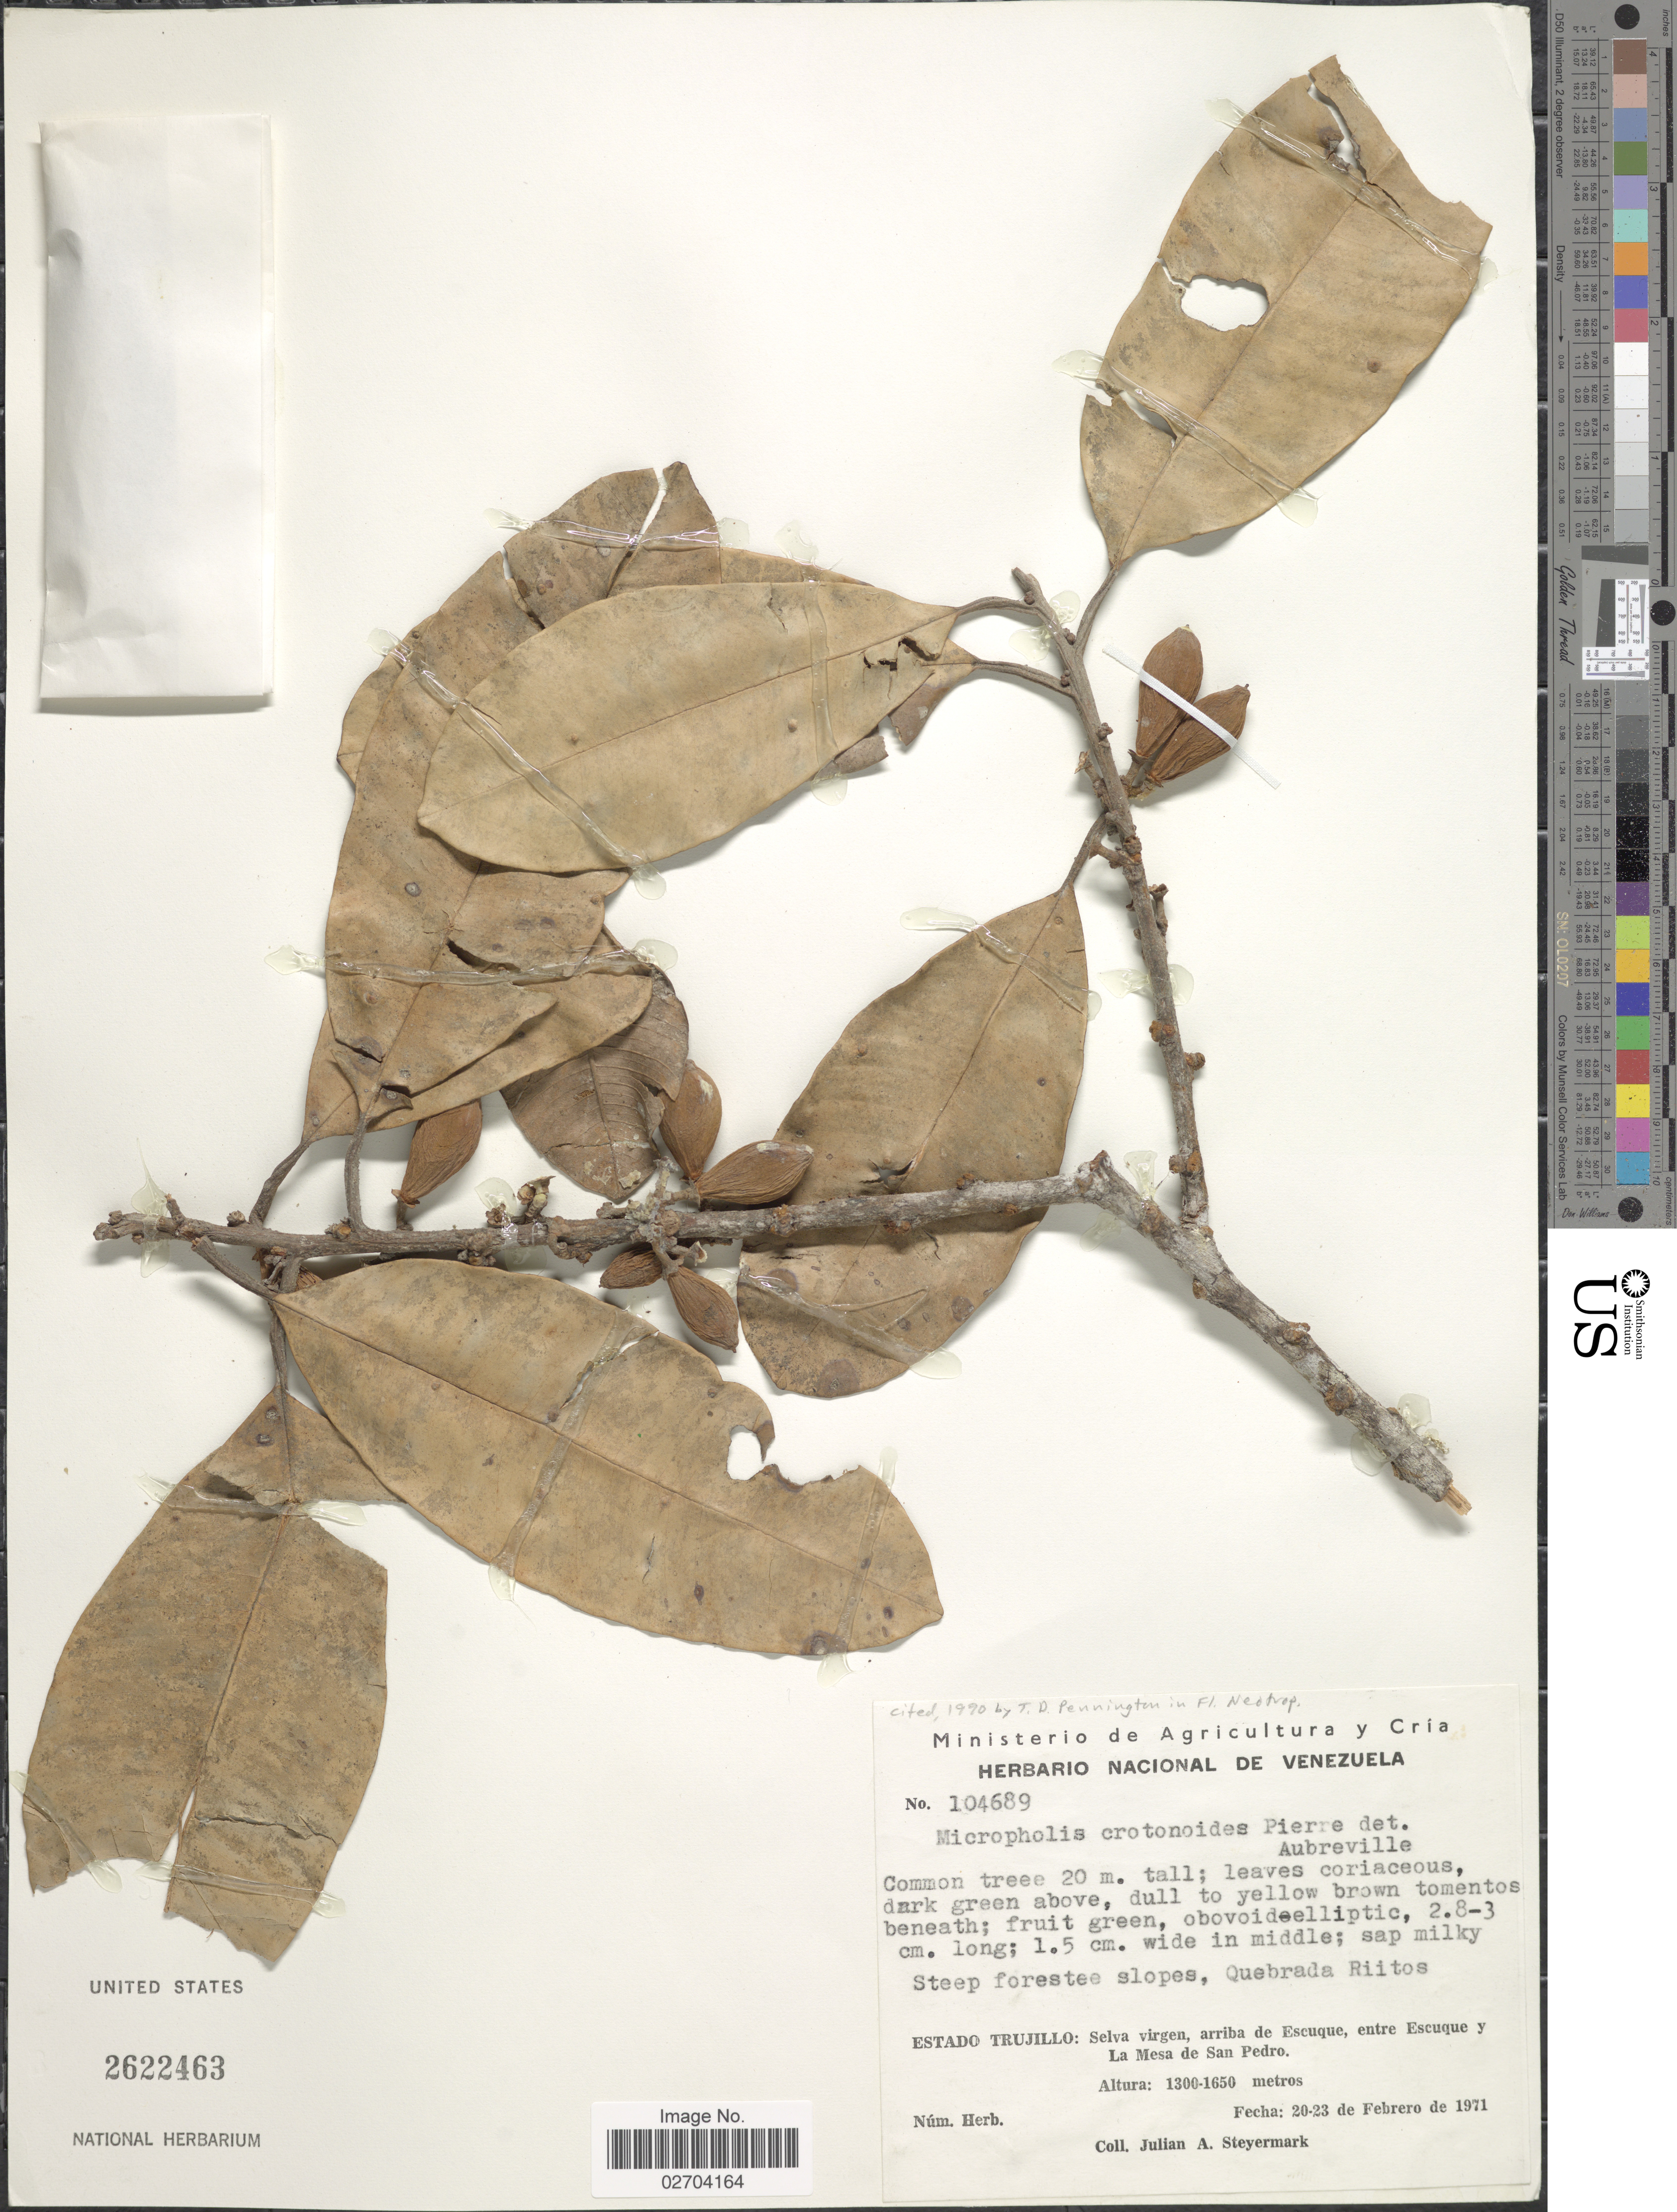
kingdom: Plantae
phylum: Tracheophyta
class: Magnoliopsida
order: Ericales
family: Sapotaceae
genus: Micropholis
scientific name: Micropholis crotonoides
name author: (Pierre) Pierre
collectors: J. Steyermark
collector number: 104689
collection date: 1971-02-20/1971-02-23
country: Venezuela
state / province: Trujillo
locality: Steep forestee slopes, Quebrada Riitos; Selva virgen, arriba d Escuque, entre Escuque y La Mesa de San Pedro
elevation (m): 1300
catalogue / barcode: US 2622463